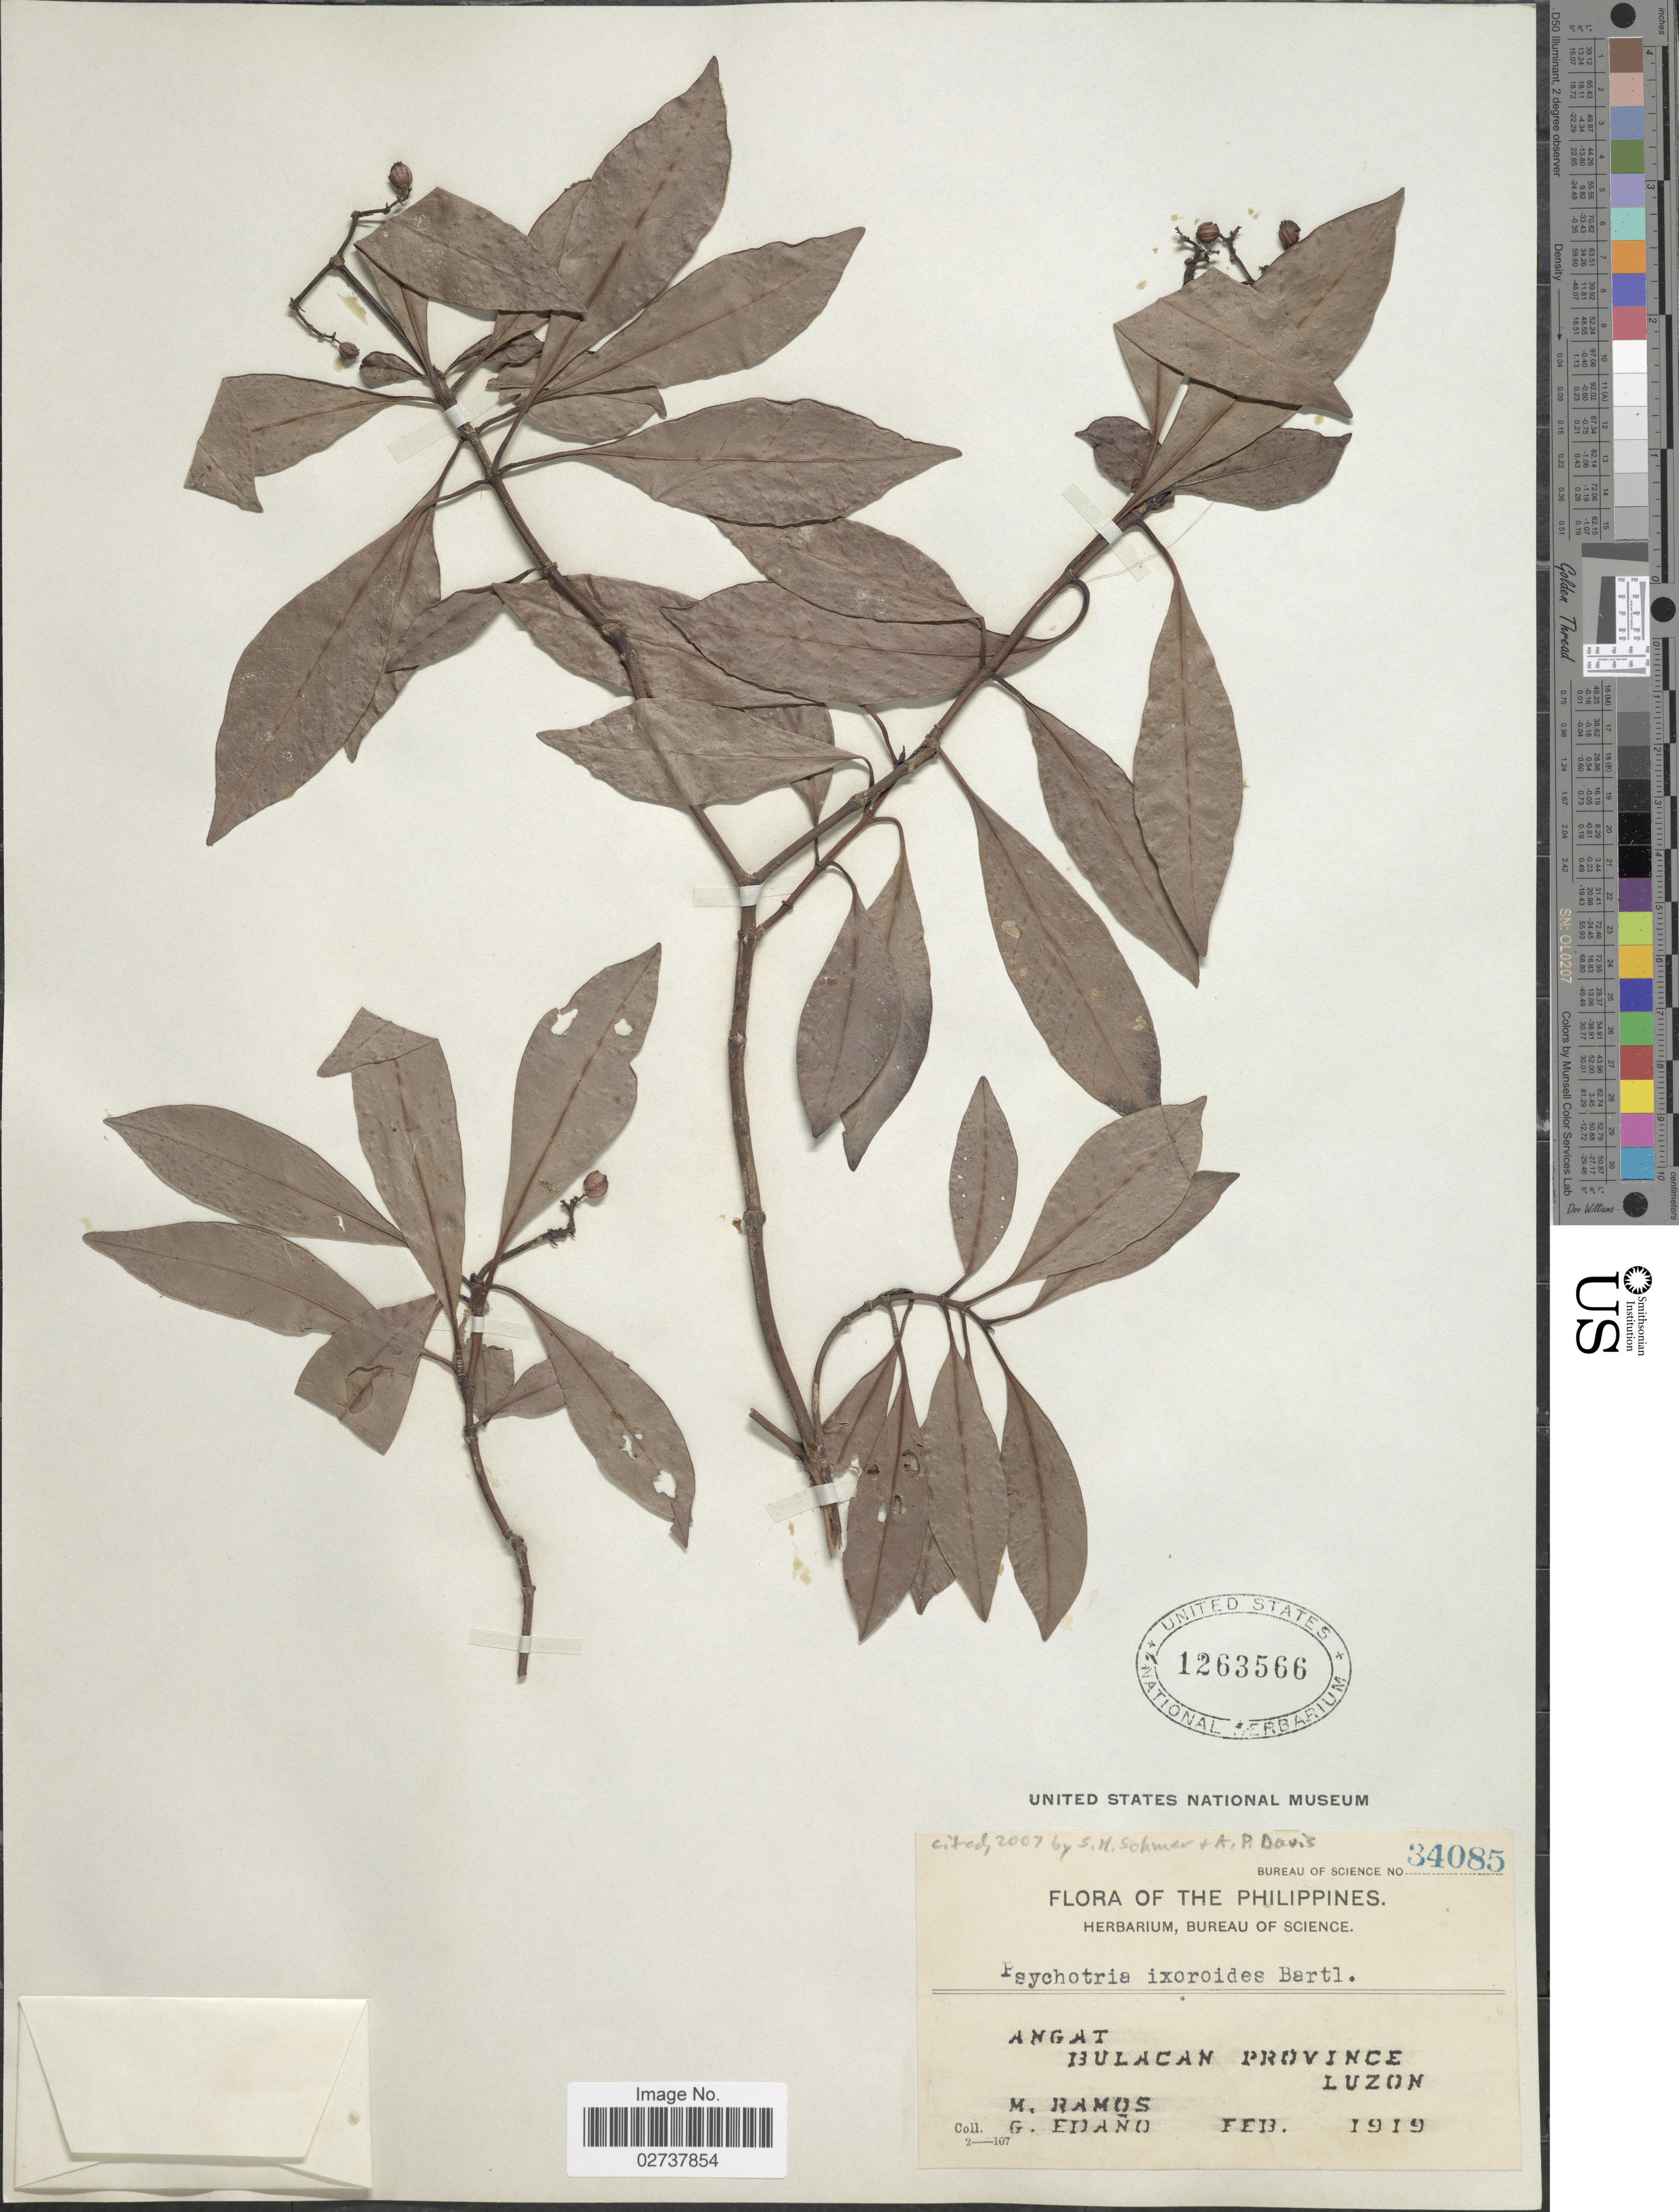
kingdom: Plantae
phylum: Tracheophyta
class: Magnoliopsida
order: Gentianales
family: Rubiaceae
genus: Psychotria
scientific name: Psychotria ixoroides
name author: Bartl. ex DC.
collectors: M. Ramos & G. Edaño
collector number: Bureau of Science 34085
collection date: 1919-02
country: Philippines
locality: Angat Bulacan Province Luzon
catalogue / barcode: US 1263566